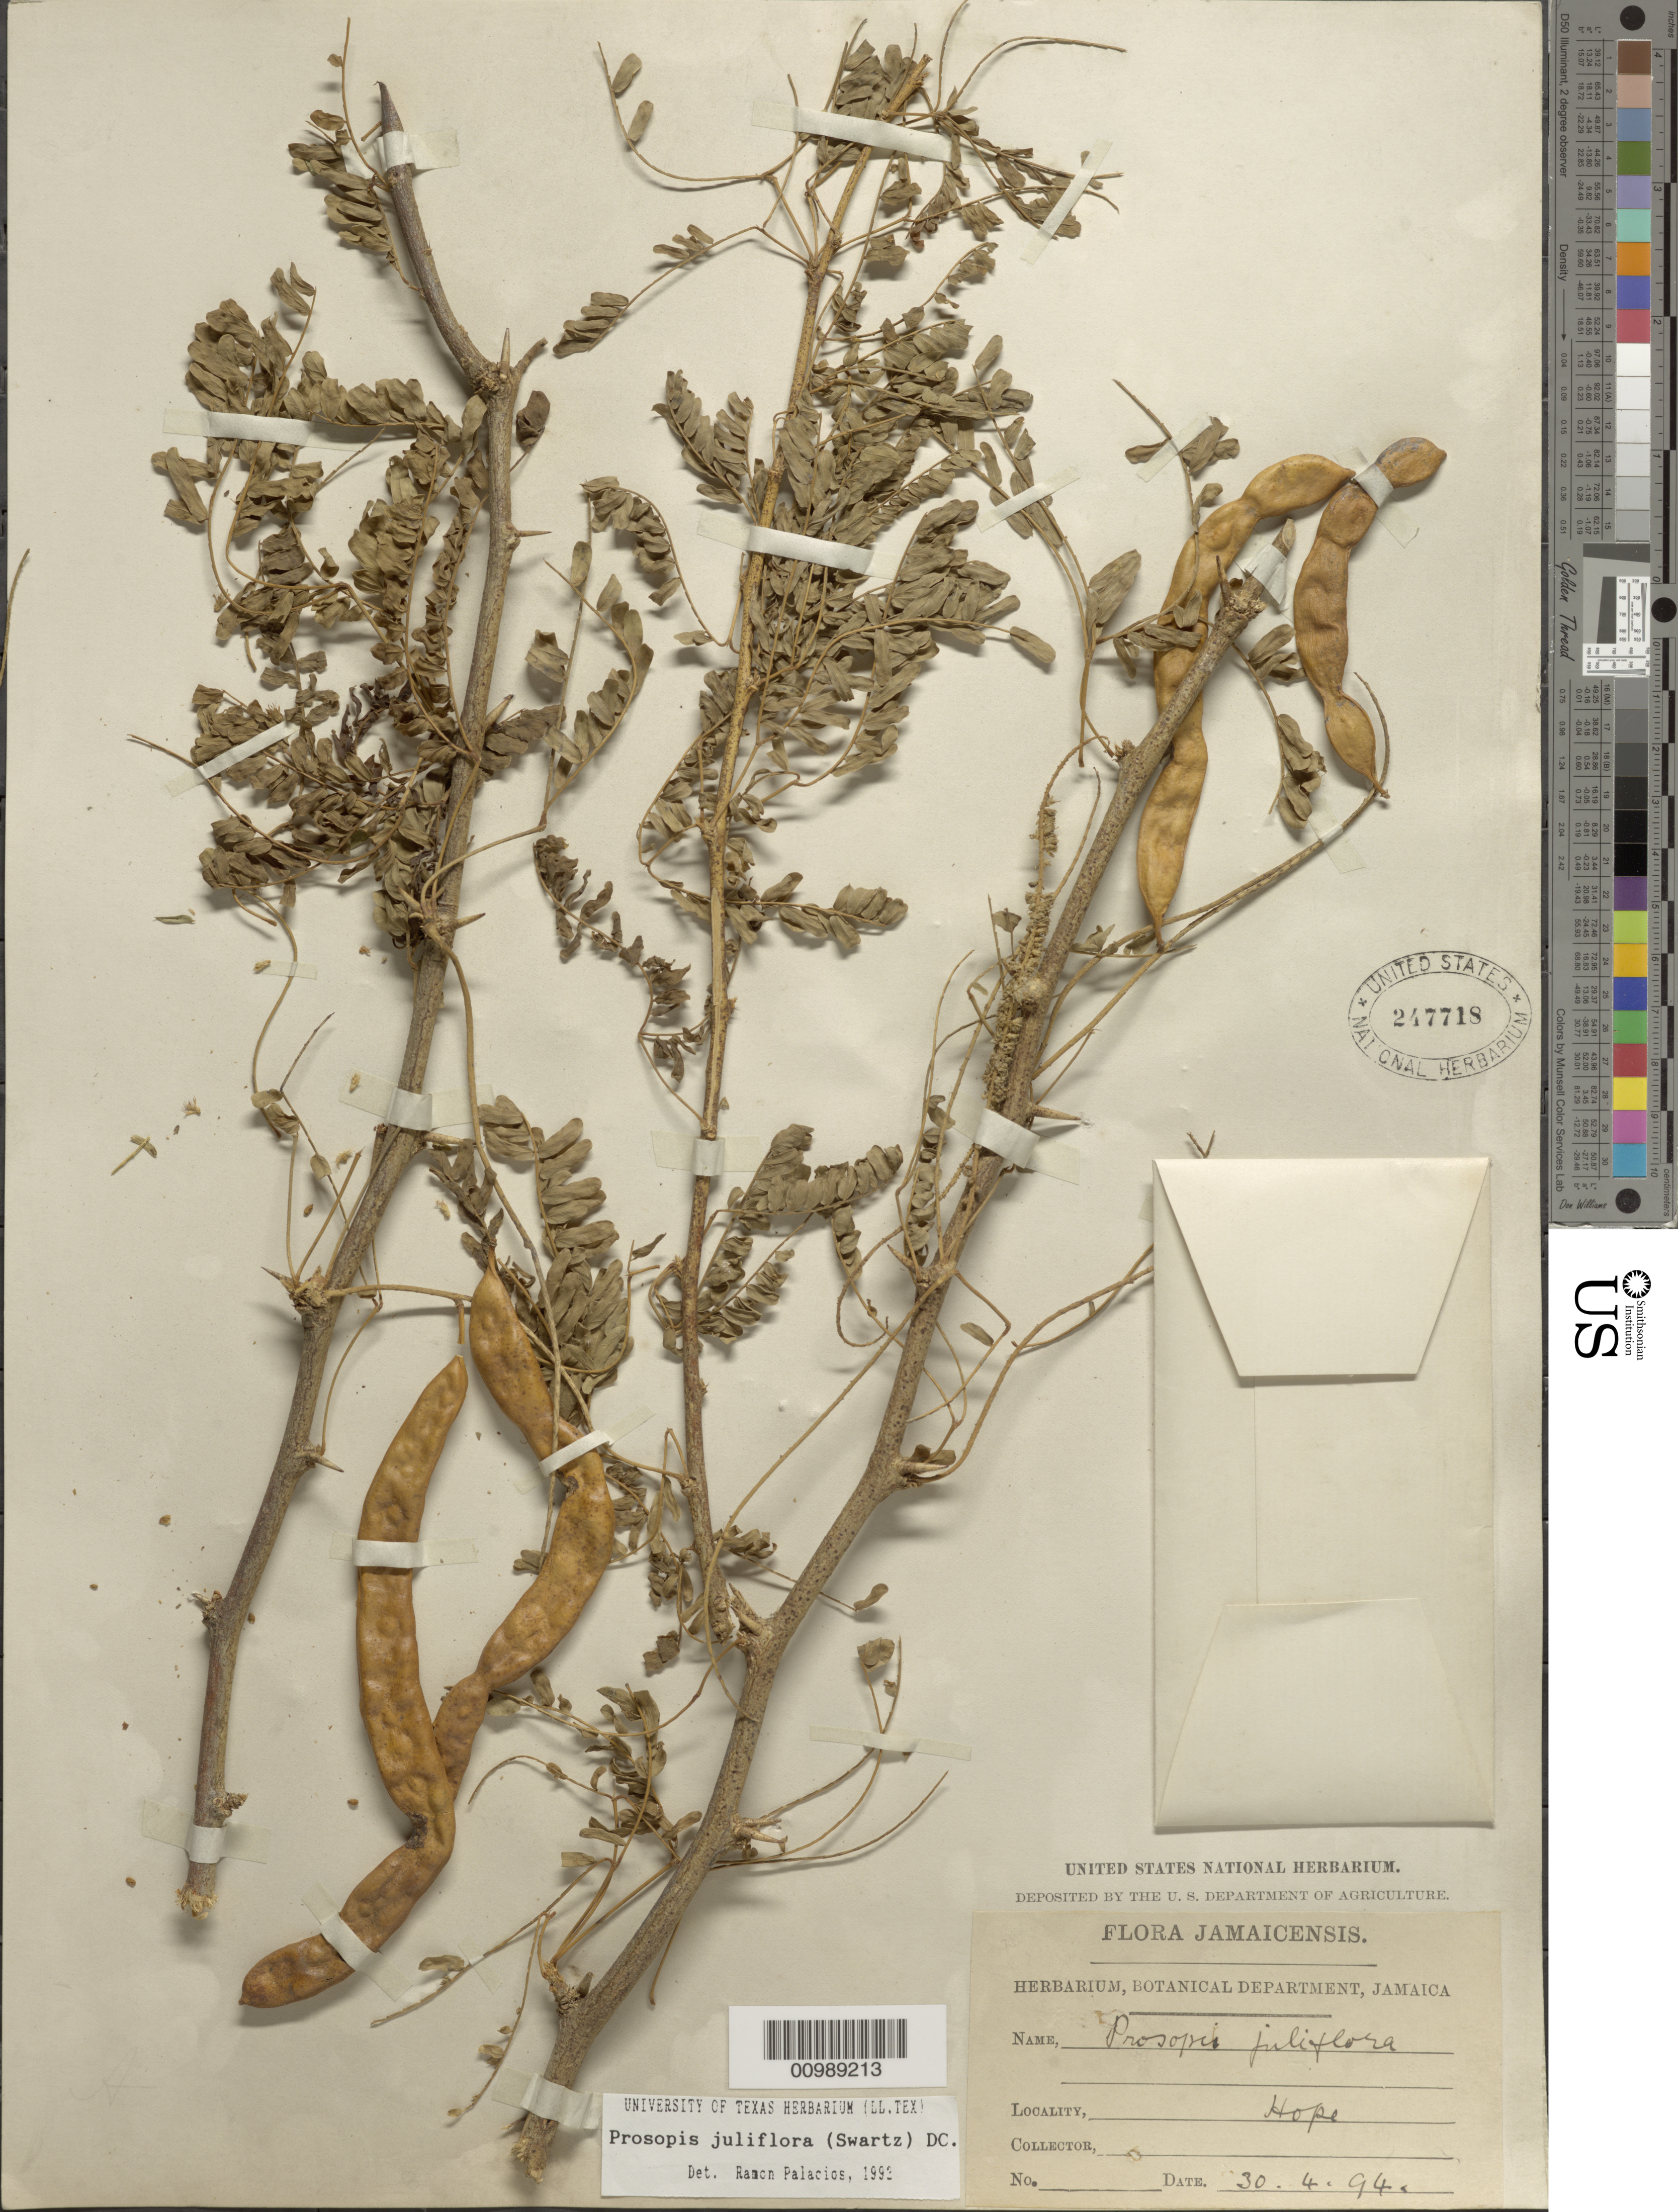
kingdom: Plantae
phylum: Tracheophyta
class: Magnoliopsida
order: Fabales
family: Fabaceae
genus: Neltuma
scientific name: Neltuma juliflora var. juliflora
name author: (Sw.) Raf.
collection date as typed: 30 Apr 1894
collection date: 1894-04-30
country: Jamaica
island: Jamaica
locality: Hope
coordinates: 0 N, 0 E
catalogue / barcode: US 247718